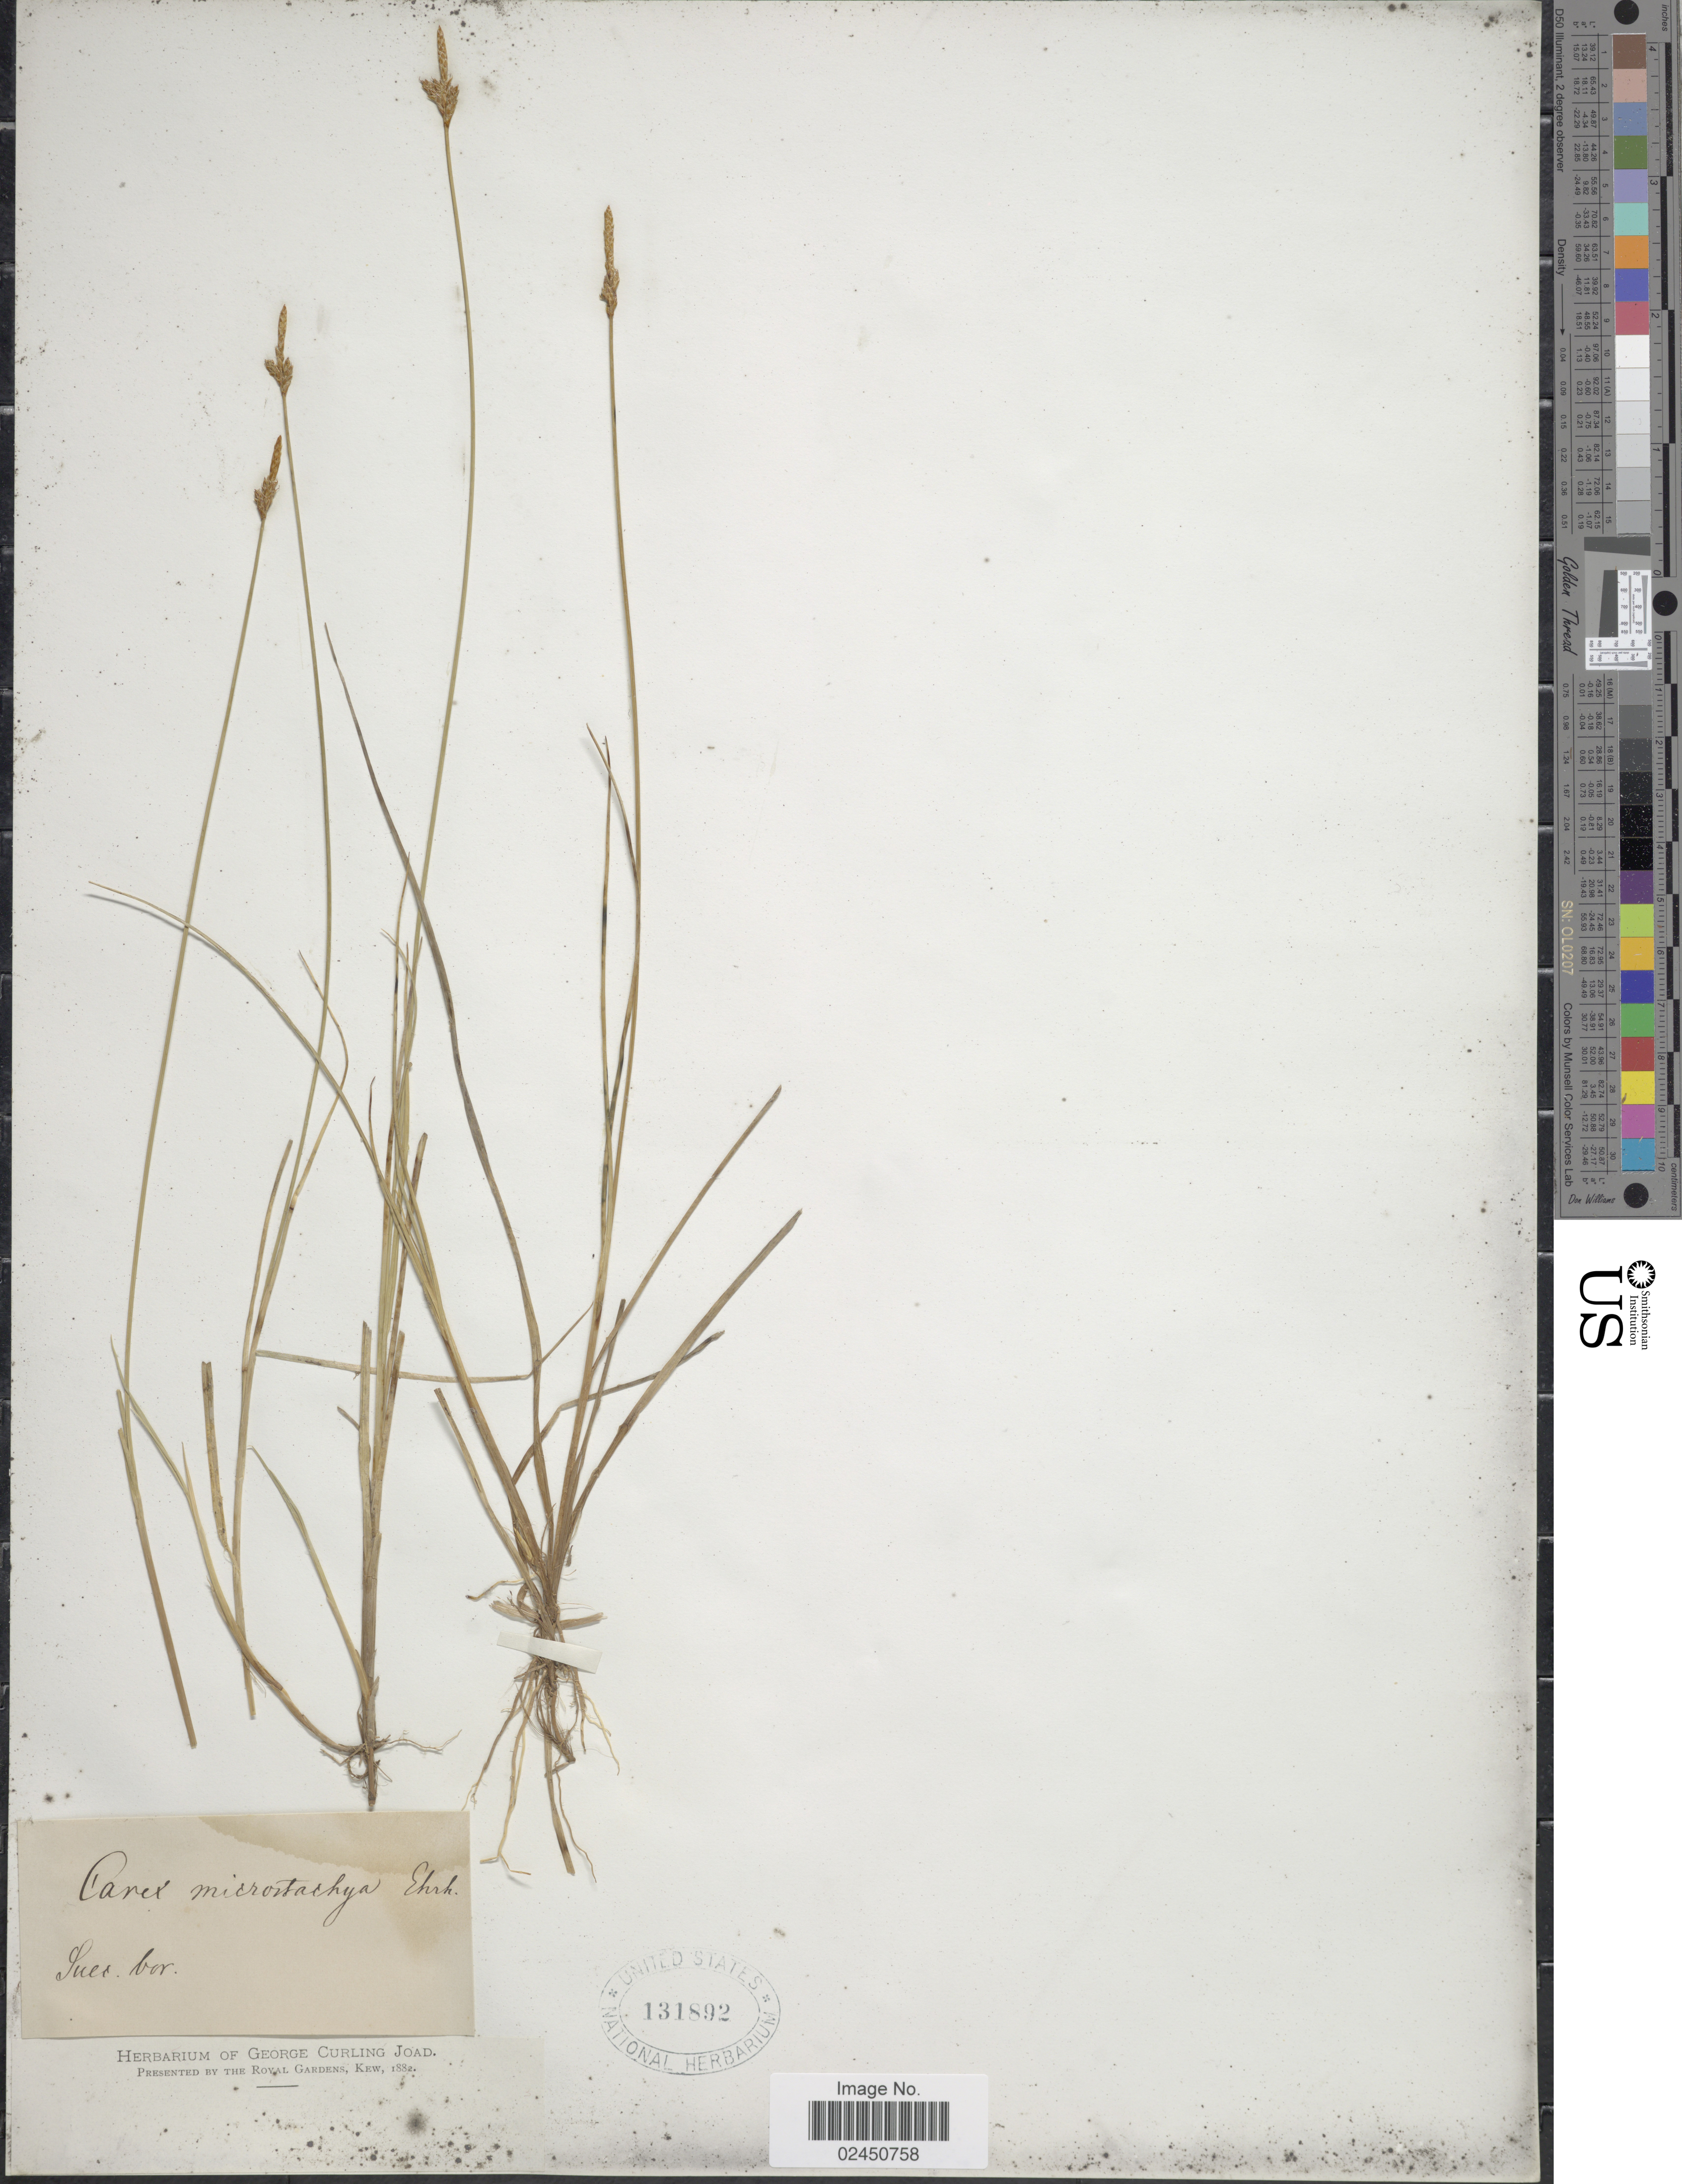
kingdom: Plantae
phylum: Tracheophyta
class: Liliopsida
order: Poales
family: Cyperaceae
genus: Carex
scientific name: Carex x microstachya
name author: Ehrh.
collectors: ex herb. George Curling Joad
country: Sweden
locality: Suec. bor.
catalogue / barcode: US 131892